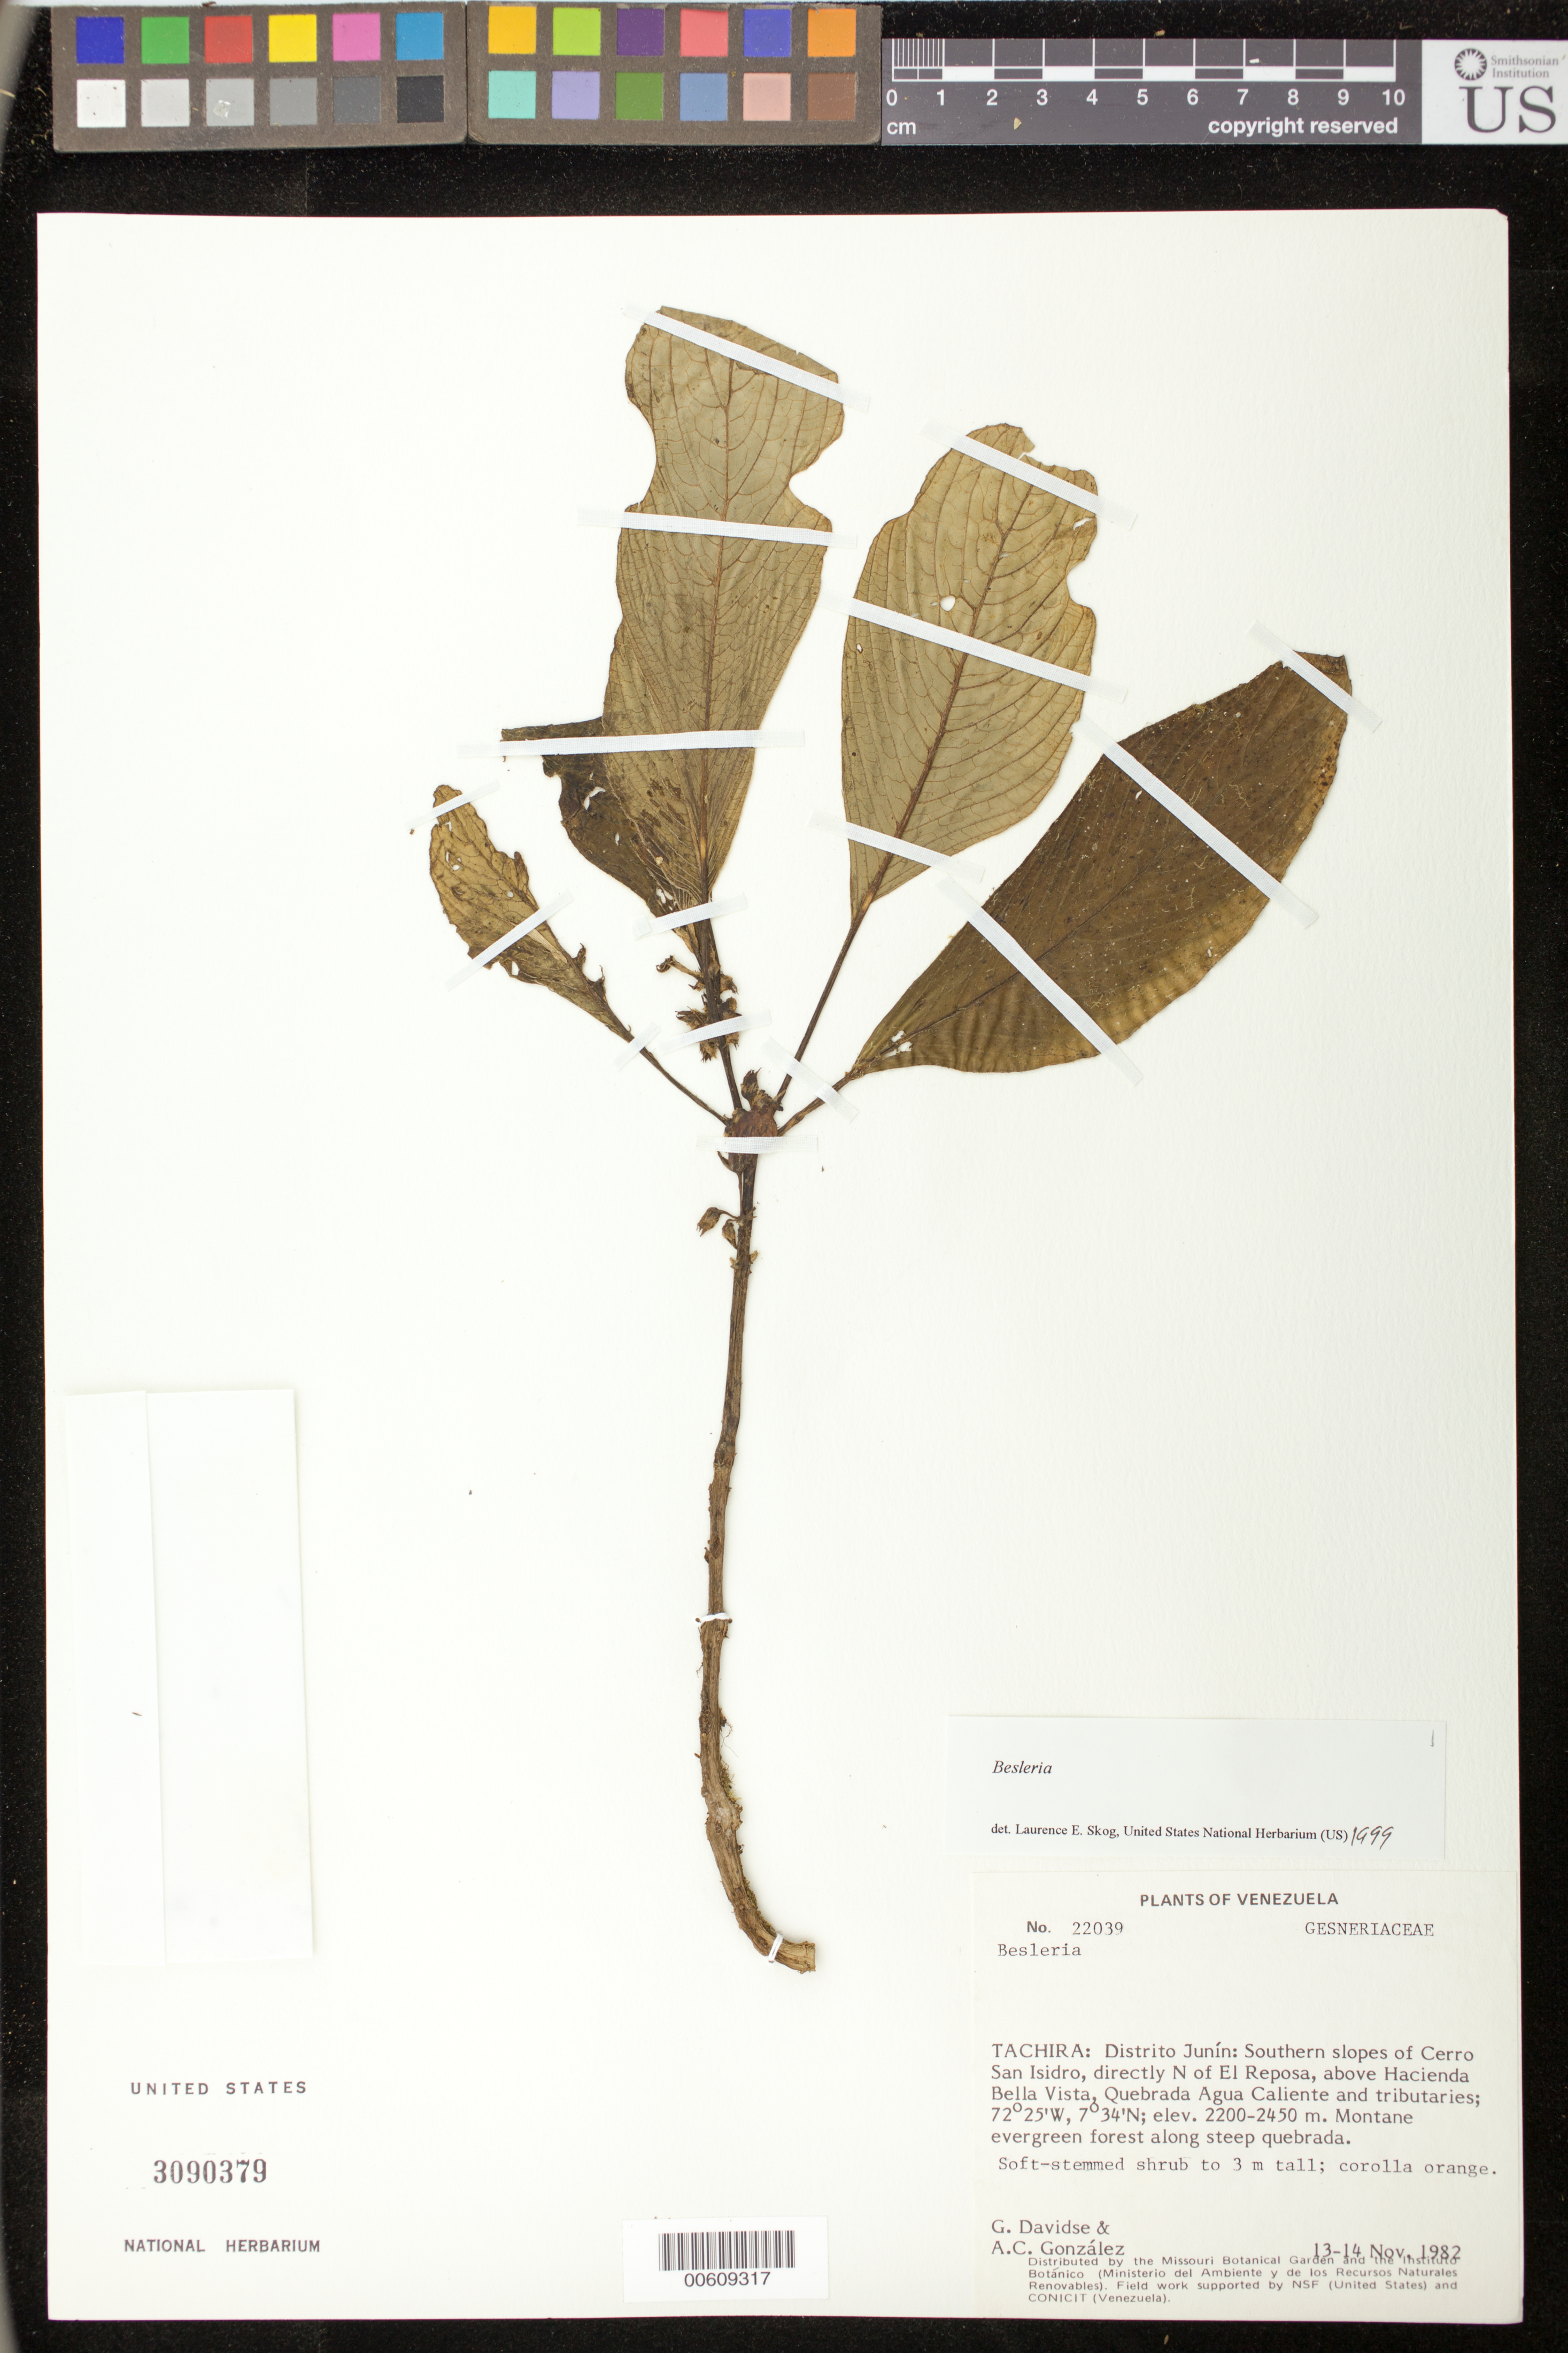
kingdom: Plantae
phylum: Tracheophyta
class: Magnoliopsida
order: Lamiales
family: Gesneriaceae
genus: Besleria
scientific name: Besleria sp.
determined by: Skog, Laurence E.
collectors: G. Davidse & A. C. González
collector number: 22039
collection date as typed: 13-14 Nov 1982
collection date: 1982-11-13/1982-11-14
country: Venezuela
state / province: Táchira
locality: Distrito Junín: southern slopes of Cerro San Isidro, directly N of El Reposa, above hacienda Bella Vista, Quebrada Agua Caliente and tributaries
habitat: Montane evergreen forest along steep quebrada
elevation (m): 2200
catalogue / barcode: US 3090379